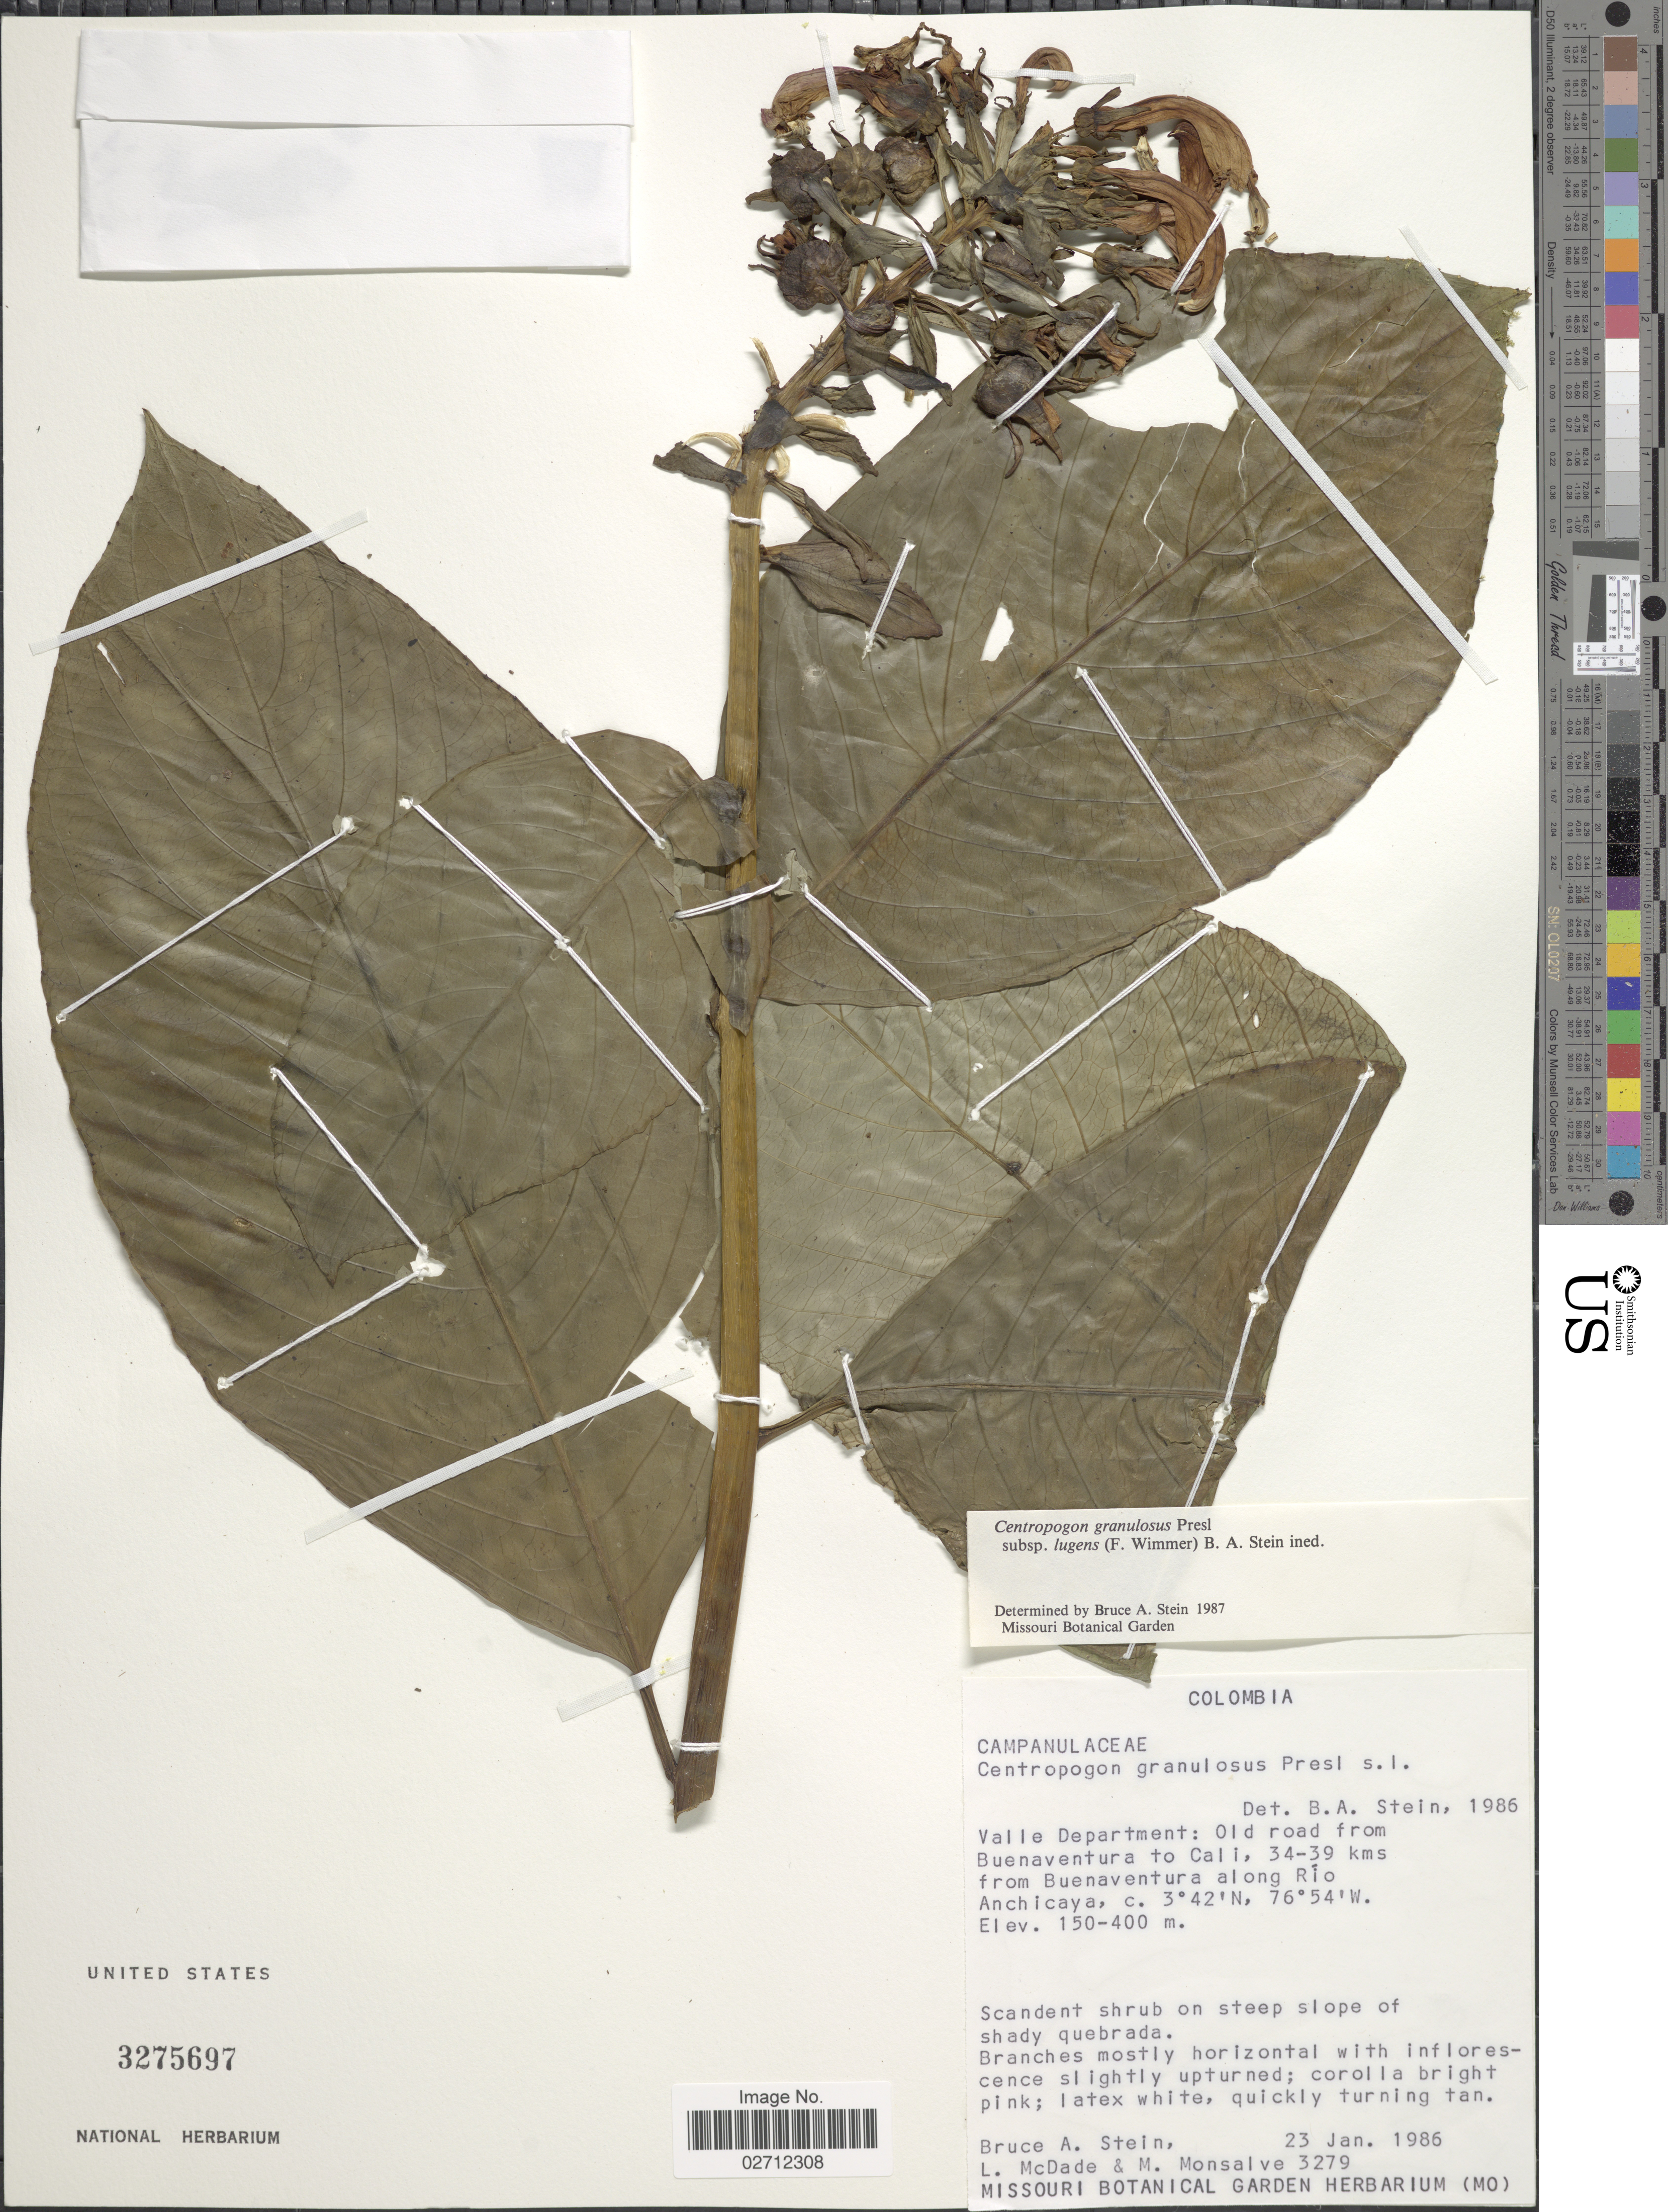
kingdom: Plantae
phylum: Tracheophyta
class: Magnoliopsida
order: Asterales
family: Campanulaceae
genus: Centropogon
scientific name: Centropogon granulosus subsp. lugens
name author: B.A. Stein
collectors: B. A. Stein, L. McDade & M. Monsalve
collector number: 3279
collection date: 1986-01-23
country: Colombia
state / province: Valle del Cauca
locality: Valle Department : Old road from Buenaventura to Cali, 34-39 kms from Buenaventura along Río Anchicaya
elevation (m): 150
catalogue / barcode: US 3275697